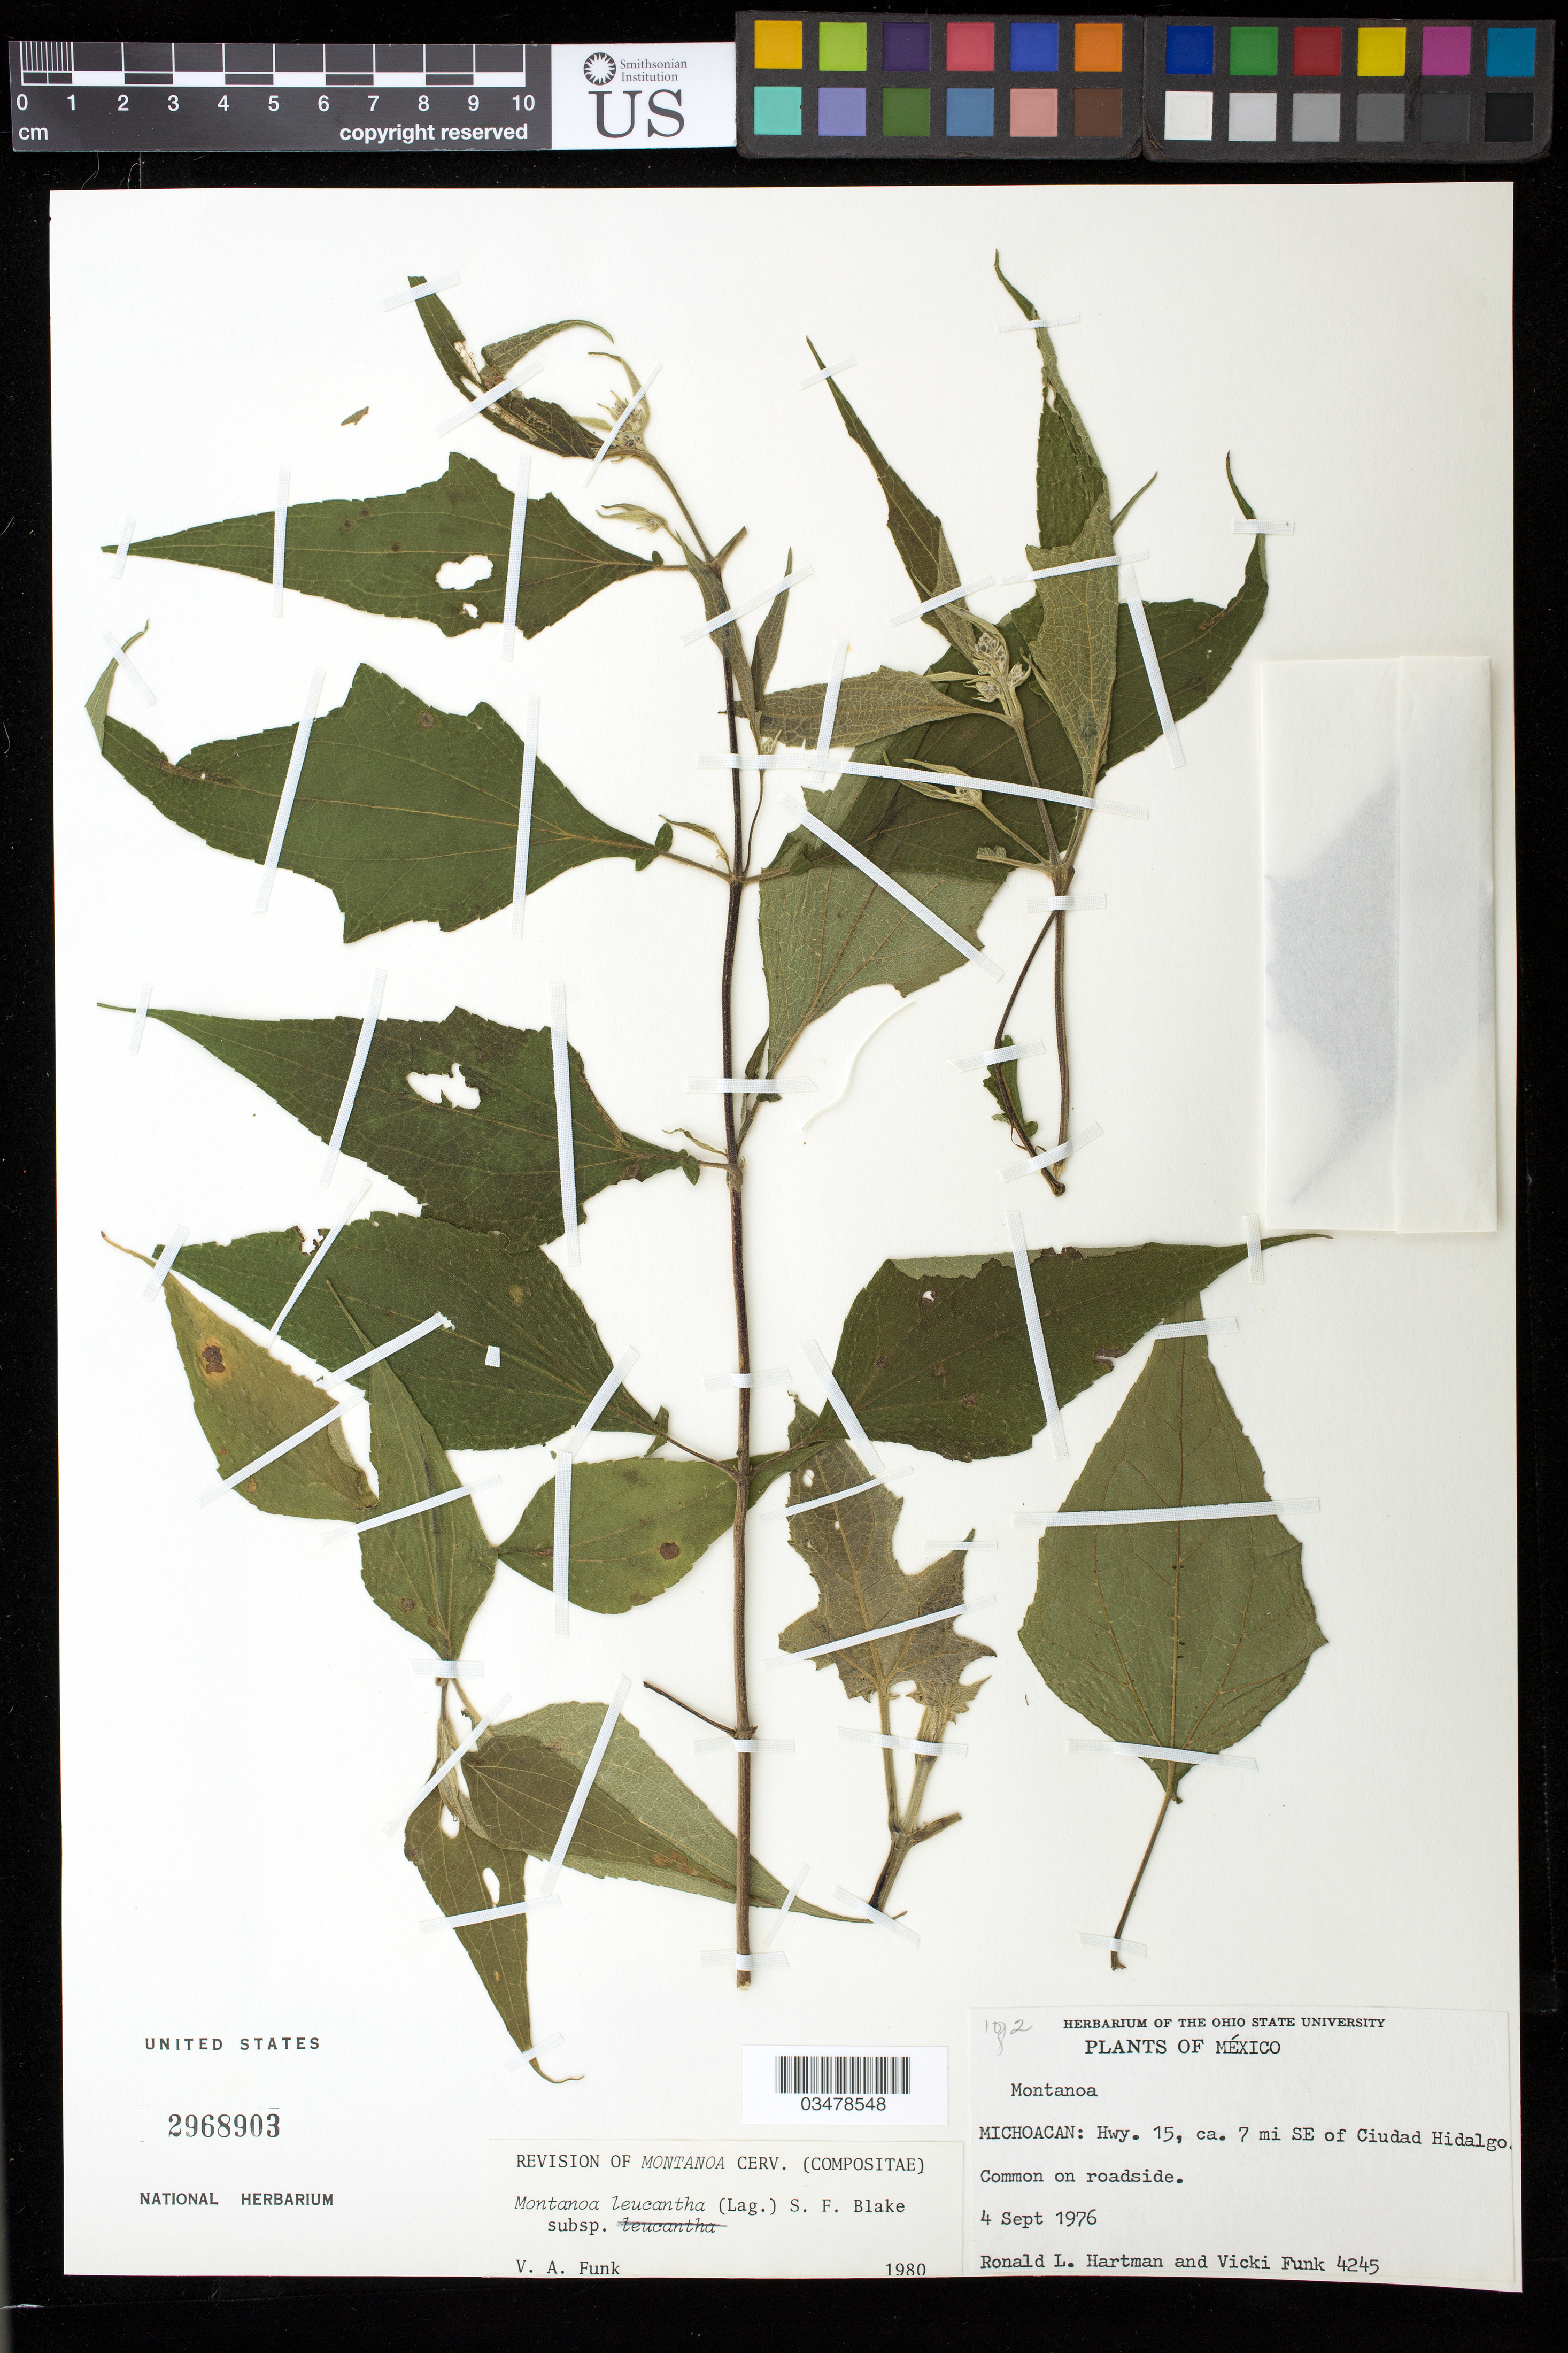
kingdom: Plantae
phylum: Tracheophyta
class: Magnoliopsida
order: Asterales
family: Asteraceae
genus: Montanoa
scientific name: Montanoa leucantha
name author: (Lag.) S.F. Blake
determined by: Funk, Vicki A., (BOT), Smithsonian Institution - National Museum of Natural History (UNITED STATES)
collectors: R. Hartman & V. Funk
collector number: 4245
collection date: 1976-09-04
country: Mexico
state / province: Michoacan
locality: Hwy 15, ca 7 mi SE of Ciudad Hidalgo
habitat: Common on roadside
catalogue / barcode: US 2968903